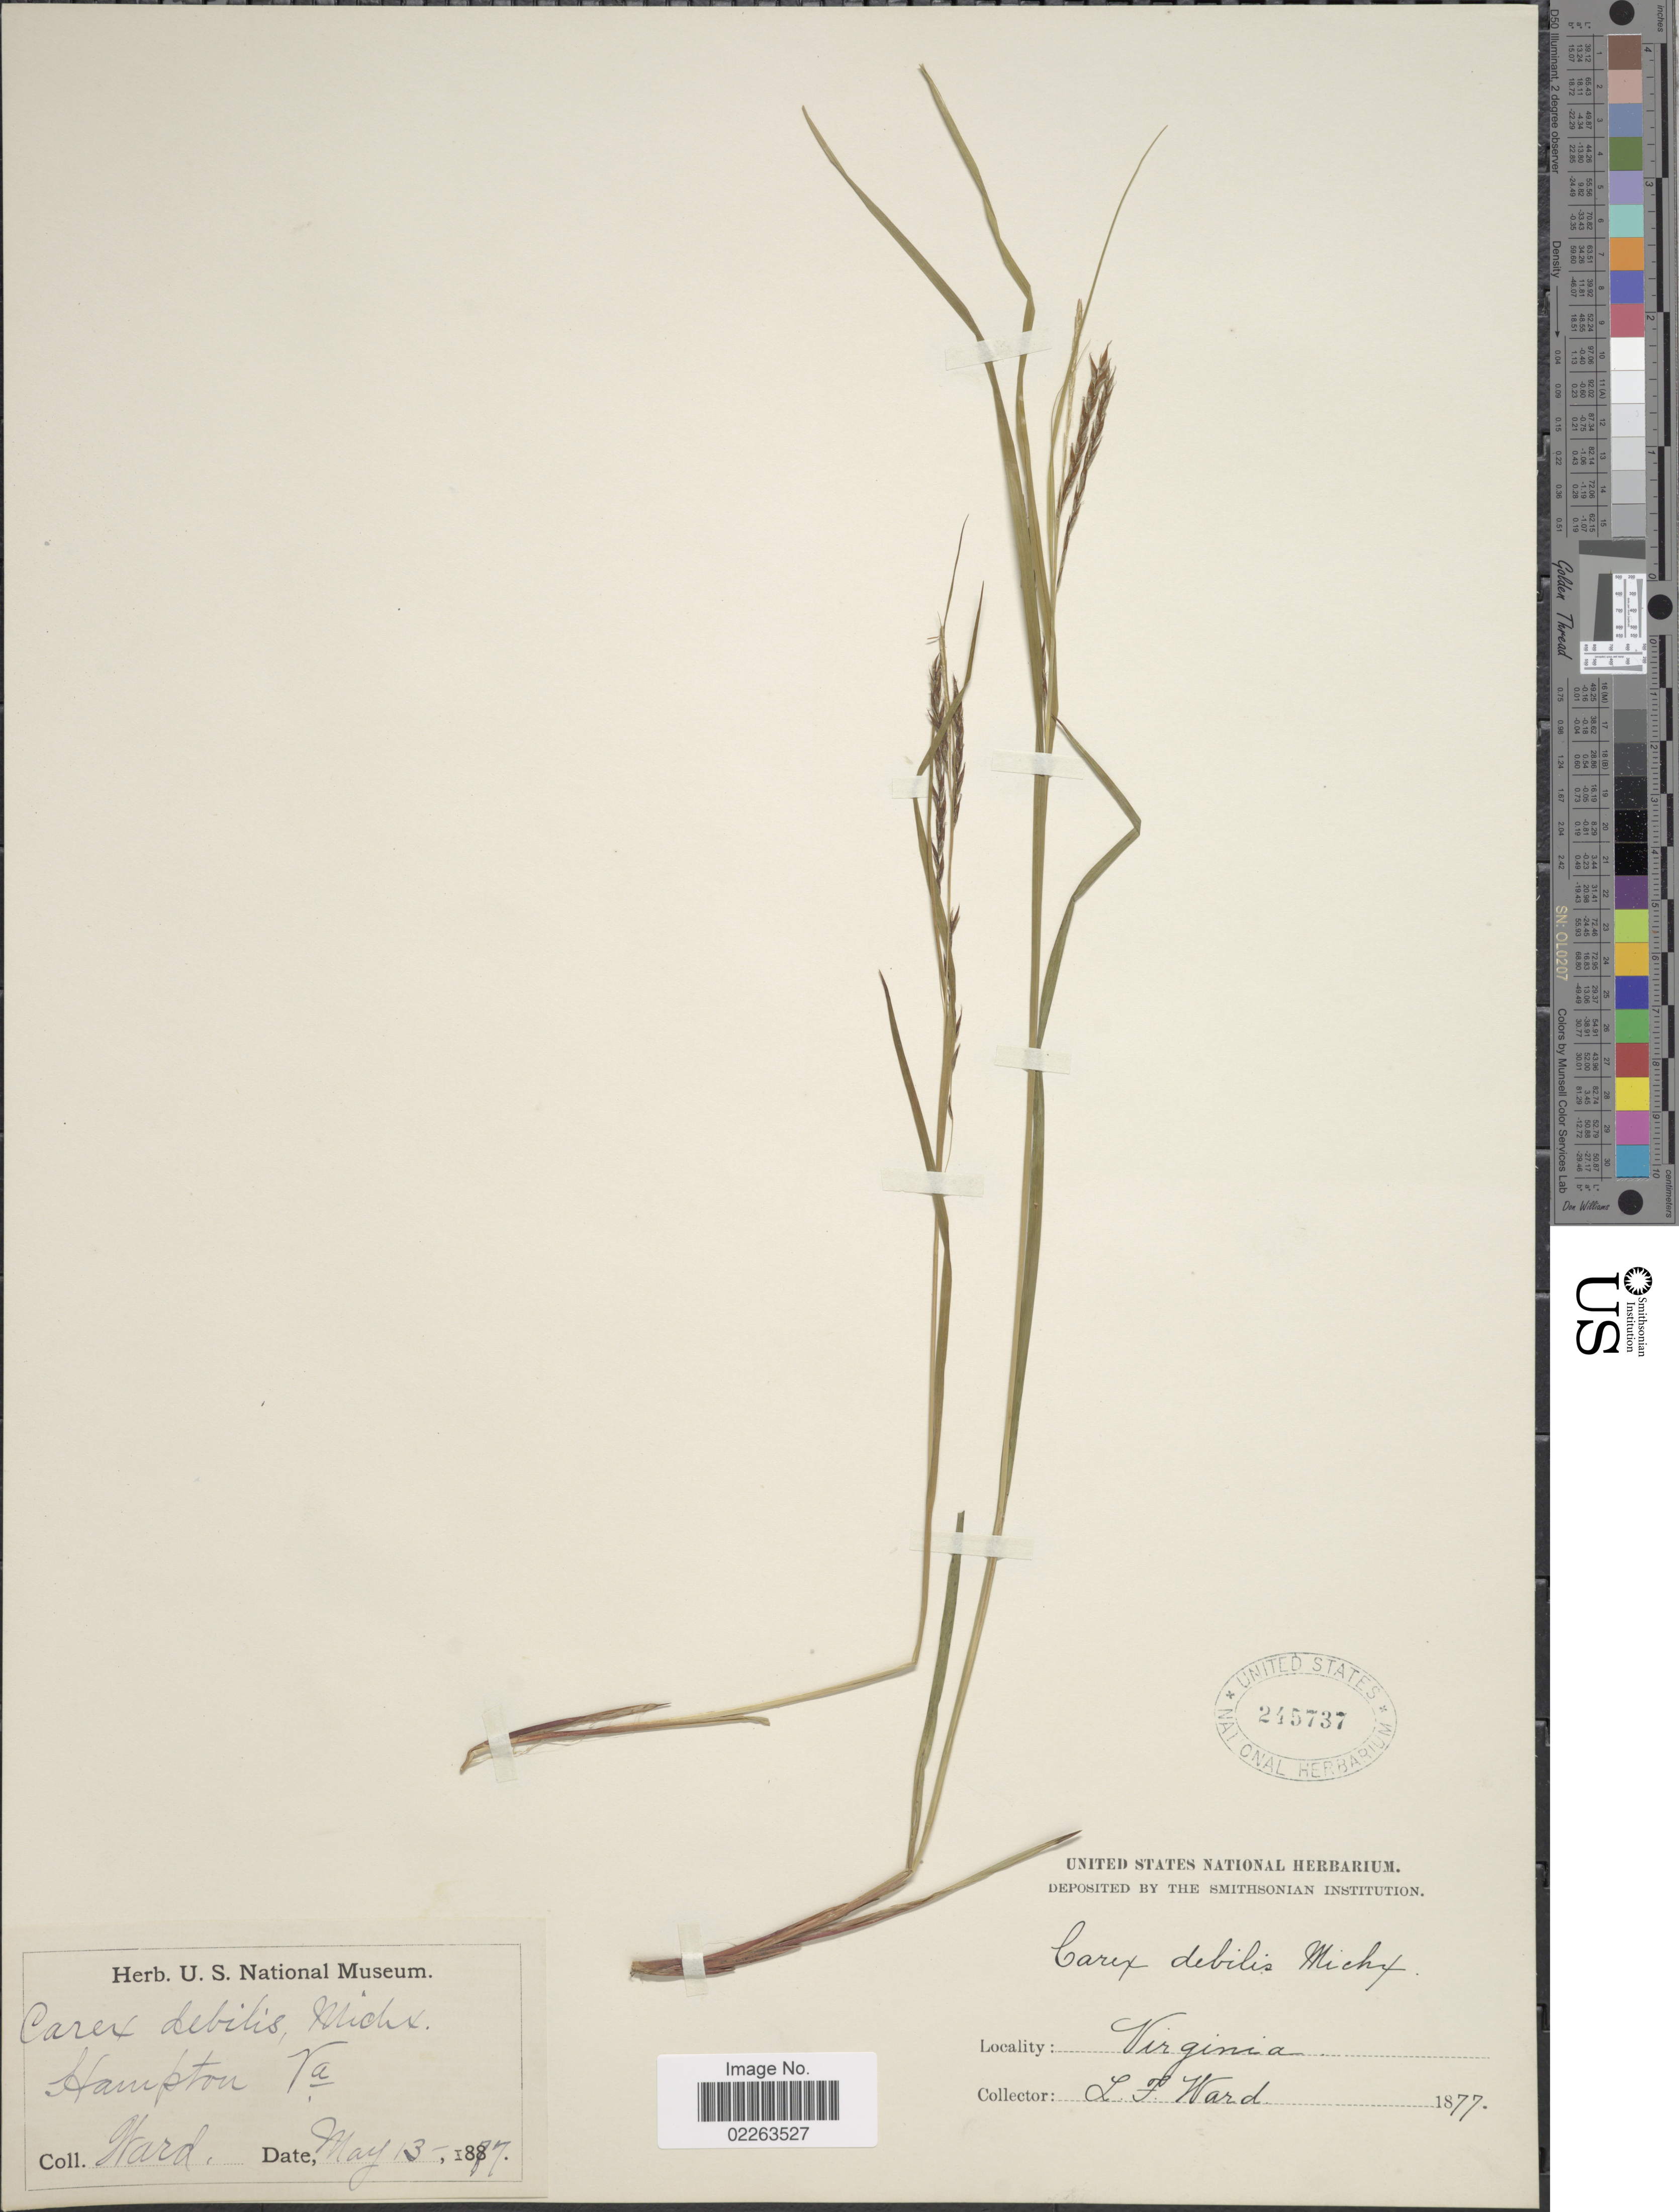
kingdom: Plantae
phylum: Tracheophyta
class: Liliopsida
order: Poales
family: Cyperaceae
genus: Carex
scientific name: Carex debilis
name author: Michx.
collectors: L. Ward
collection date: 1877-05-13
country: United States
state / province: Virginia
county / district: City of Hampton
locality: Hampton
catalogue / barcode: US 245737